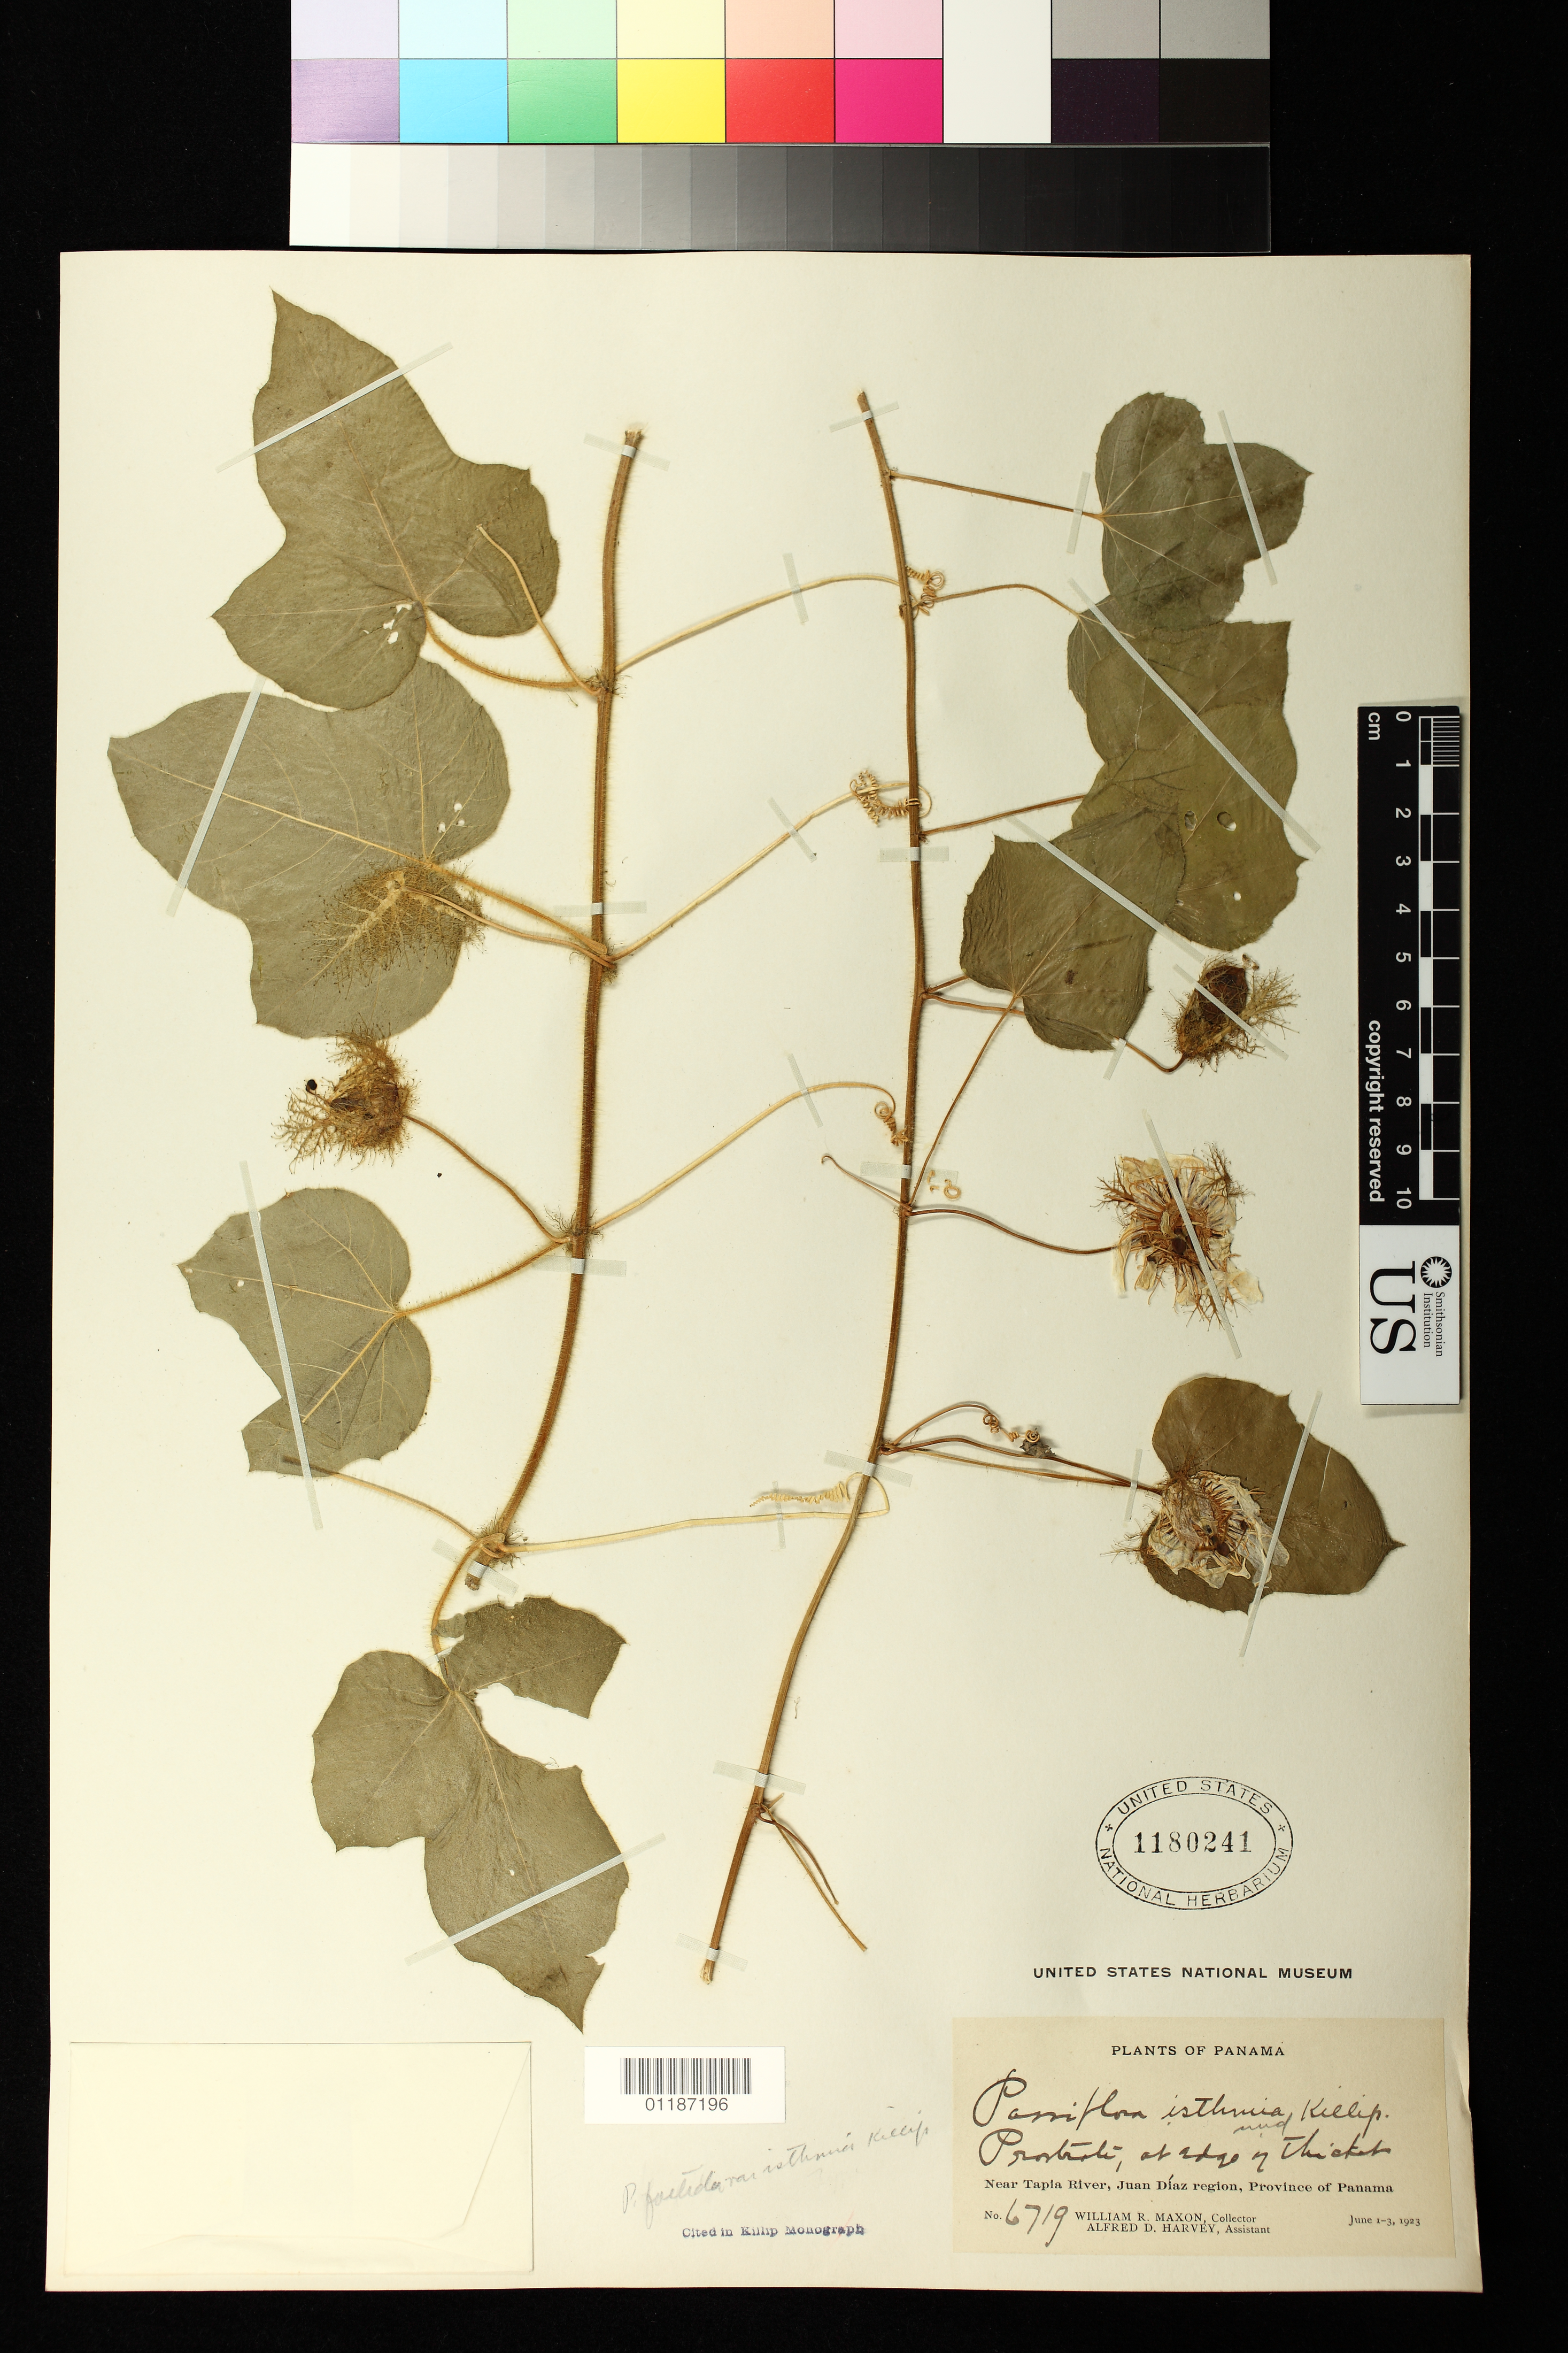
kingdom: Plantae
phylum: Tracheophyta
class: Magnoliopsida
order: Malpighiales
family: Passifloraceae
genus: Passiflora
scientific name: Passiflora foetida var. isthmia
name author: Killip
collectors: W. R. Maxon & A. D. Harvey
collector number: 6719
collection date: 1923-06-01/1923-06-03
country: Panama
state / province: Panamá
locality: Near Tapia River, Juan Diaz region.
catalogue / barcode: US 1180241